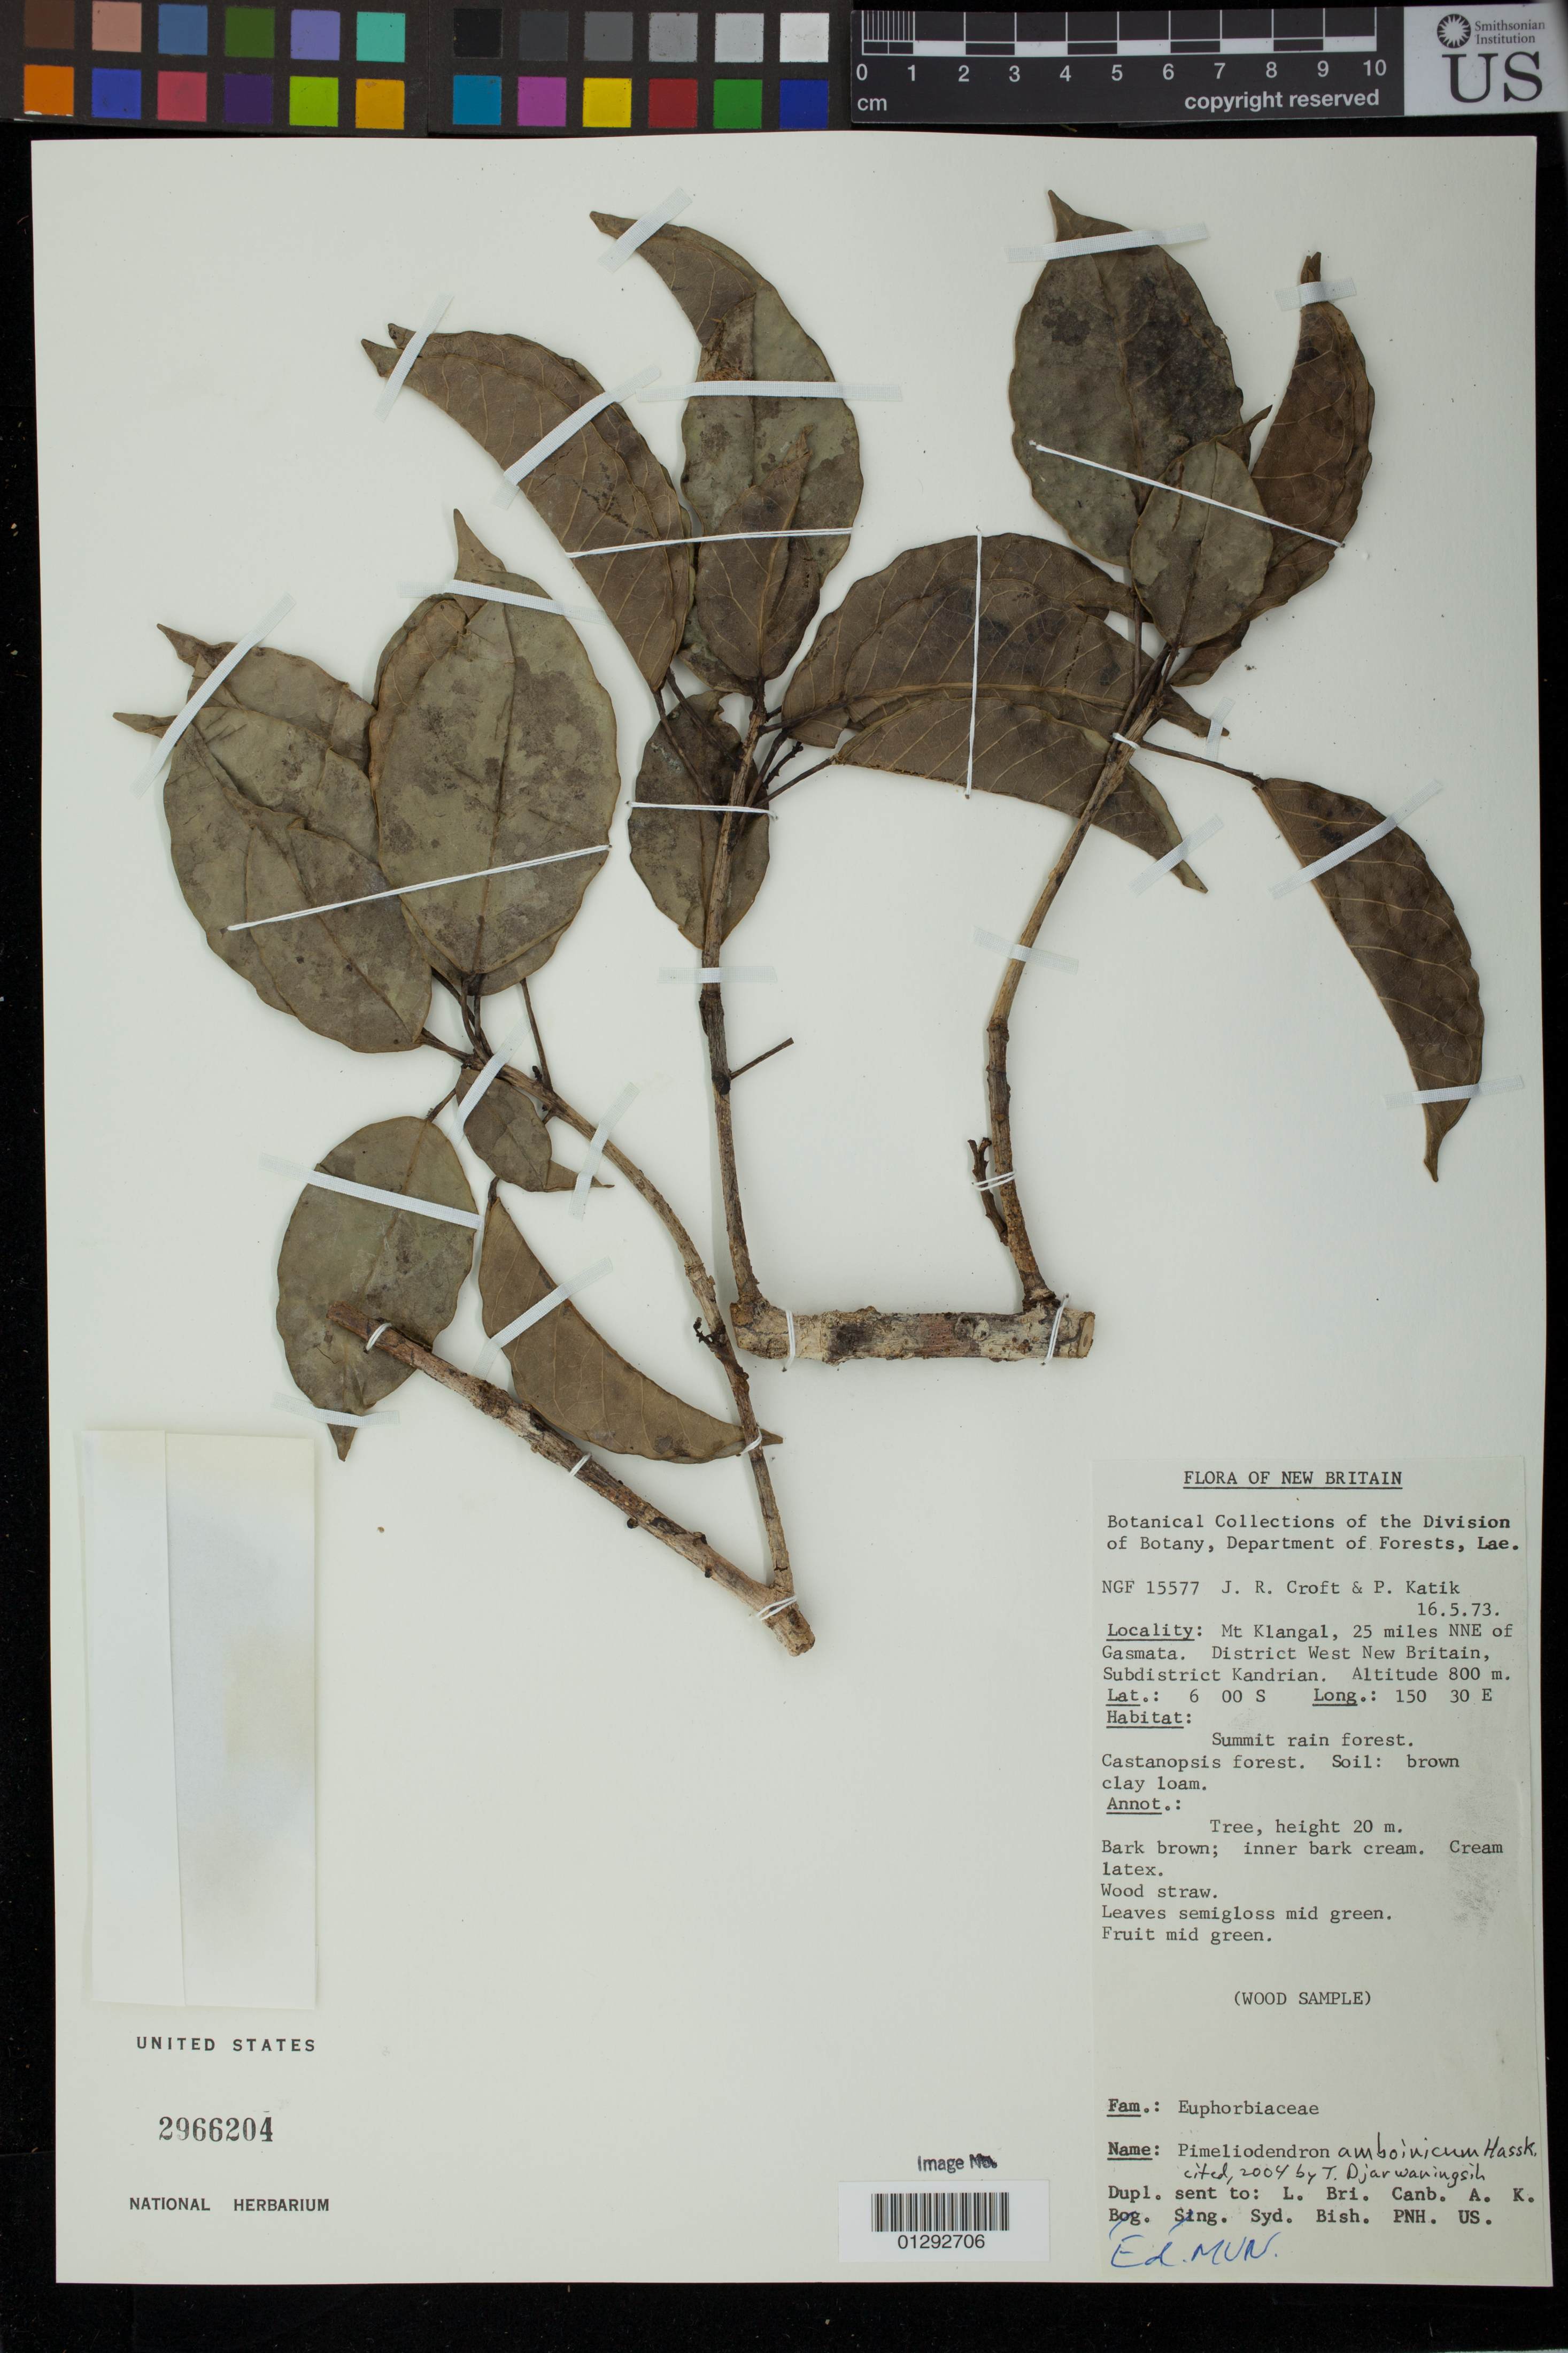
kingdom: Plantae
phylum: Tracheophyta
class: Magnoliopsida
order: Malpighiales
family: Euphorbiaceae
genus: Pimelodendron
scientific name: Pimelodendron amboinicum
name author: Hassk.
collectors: J. R. Croft & P. Katik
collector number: NGF 15577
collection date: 1973-05-16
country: Papua New Guinea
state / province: East New Britain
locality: Mt Klangal, 25 miles NNE of Gasmata.. District West New Britain. Subdistrict Kandrian.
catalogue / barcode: US 2966204